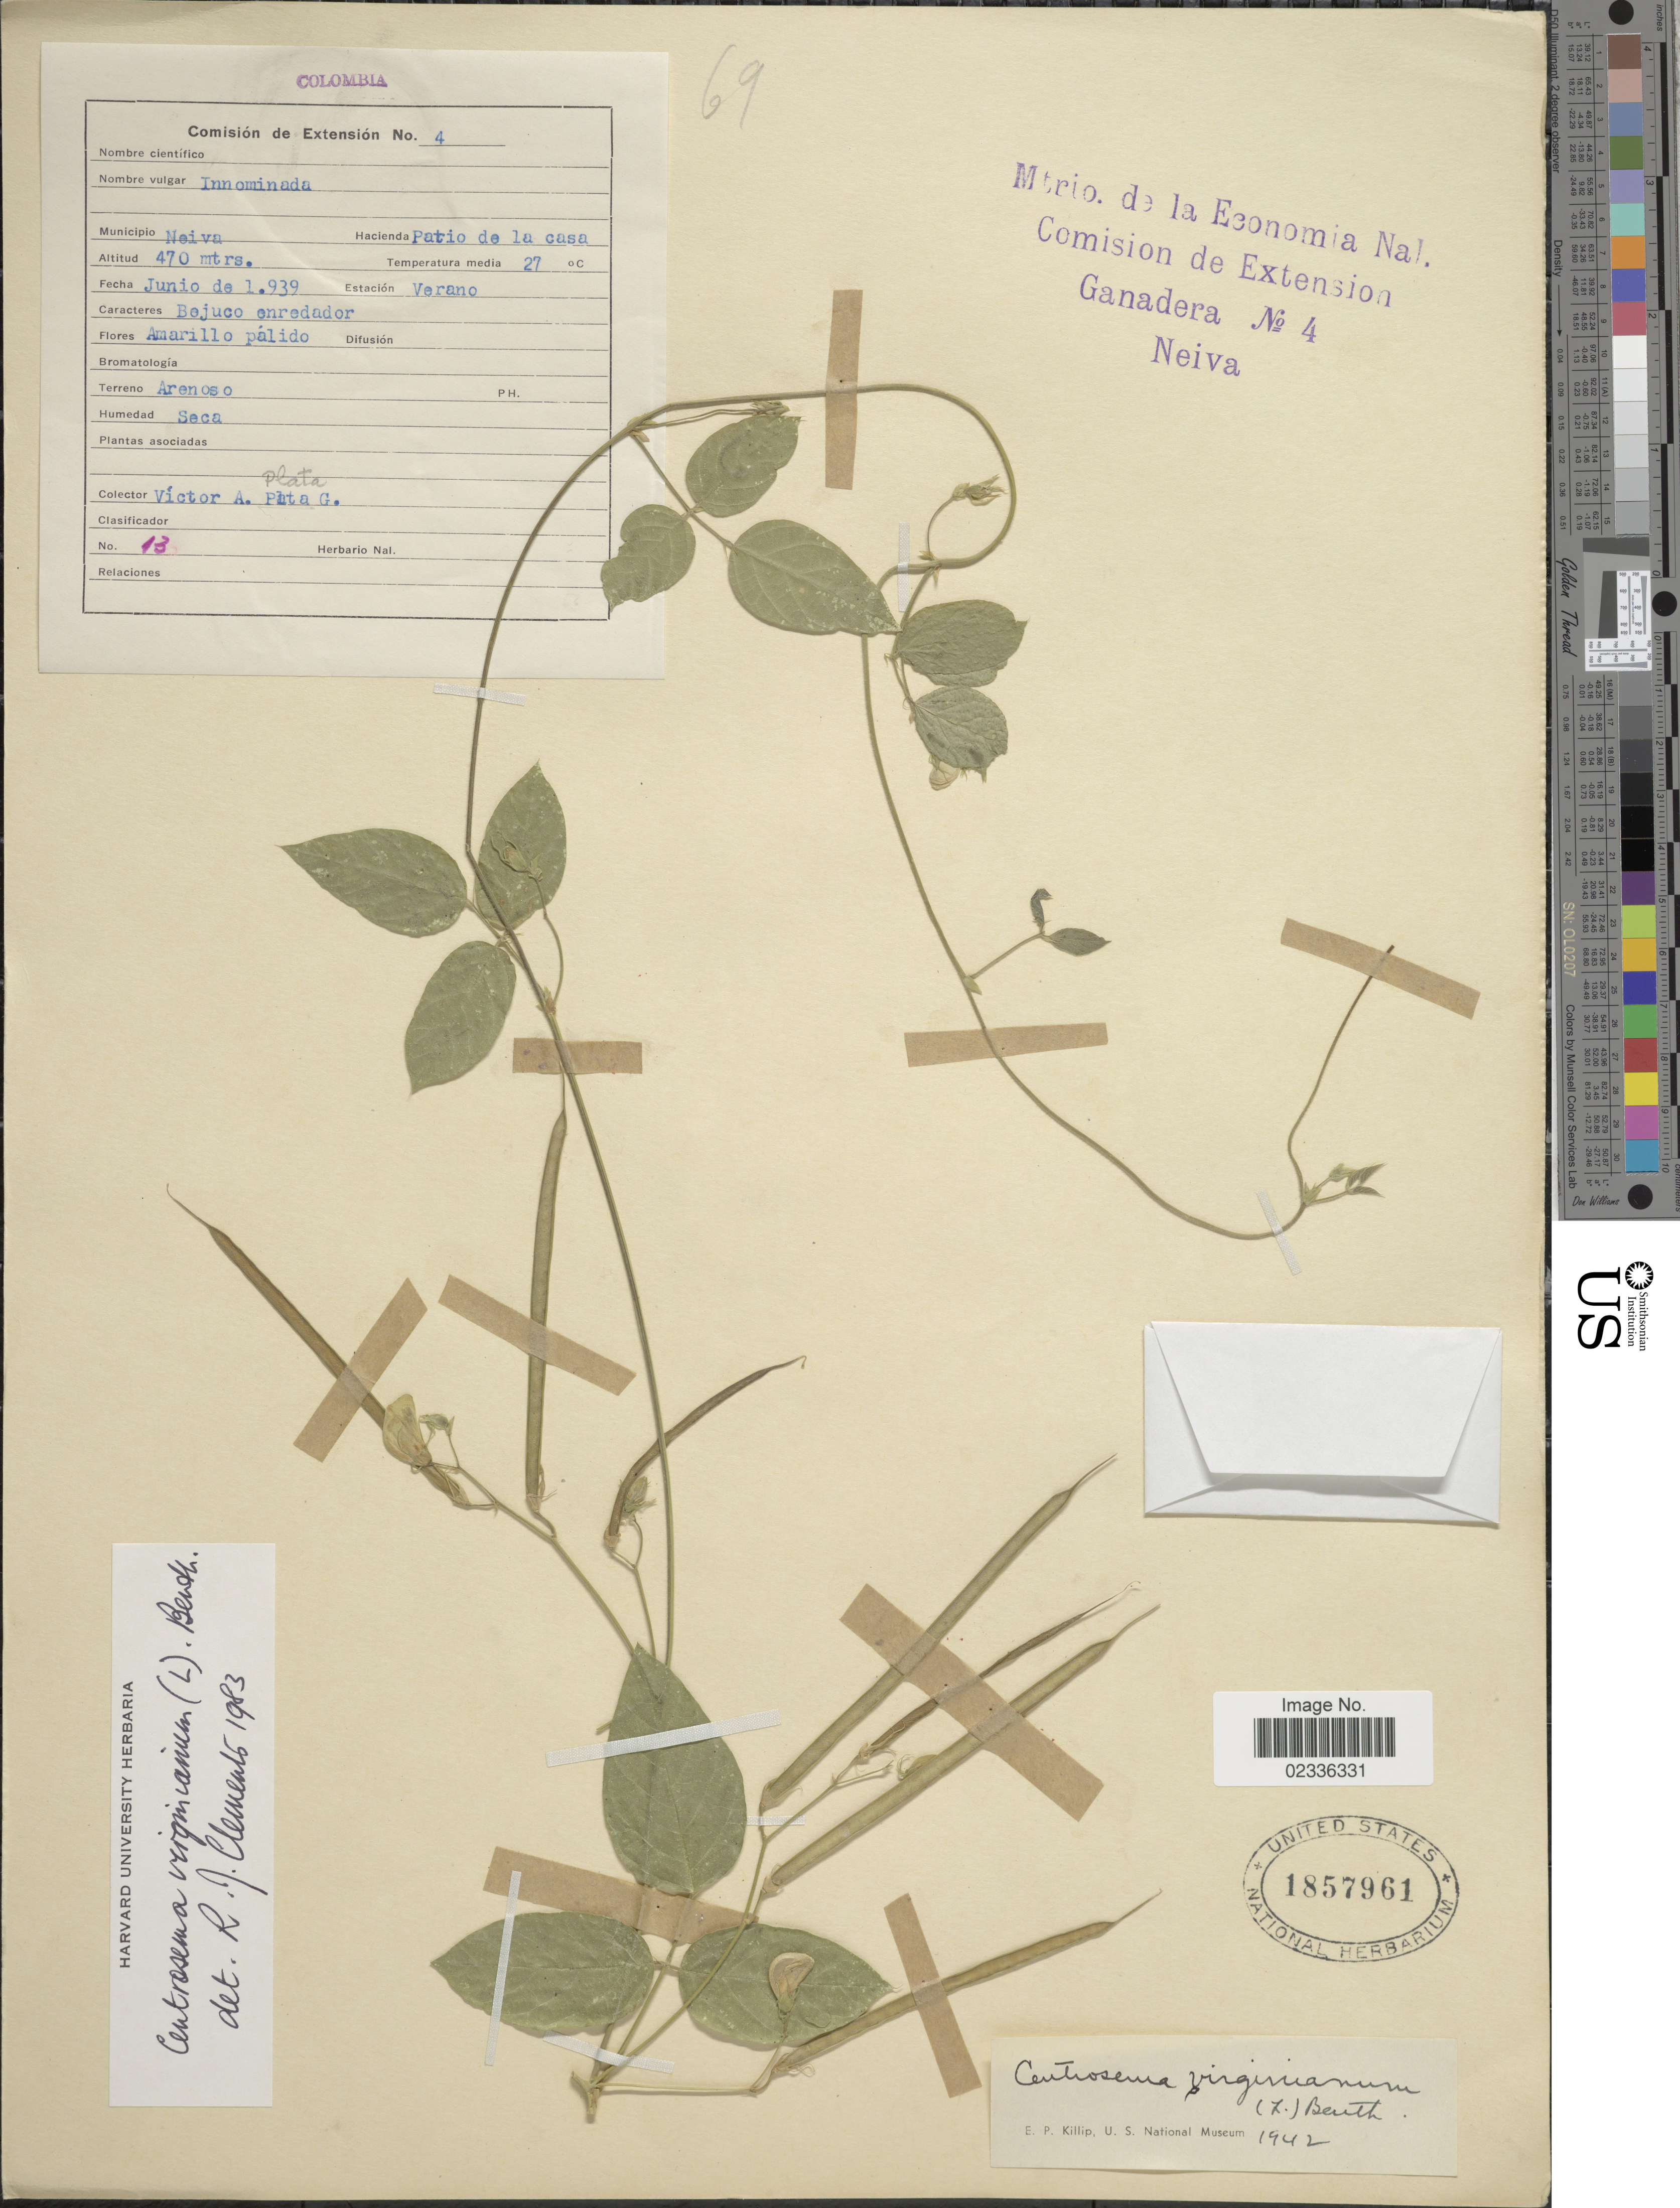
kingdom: Plantae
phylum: Tracheophyta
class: Magnoliopsida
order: Fabales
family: Fabaceae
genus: Centrosema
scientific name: Centrosema virginianum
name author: (L.) Benth.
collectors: V. Plata Garcia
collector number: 13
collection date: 1939-06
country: Colombia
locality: Municipio Neiva, Hacienda Patio de la casa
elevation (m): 470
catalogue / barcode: US 1857961